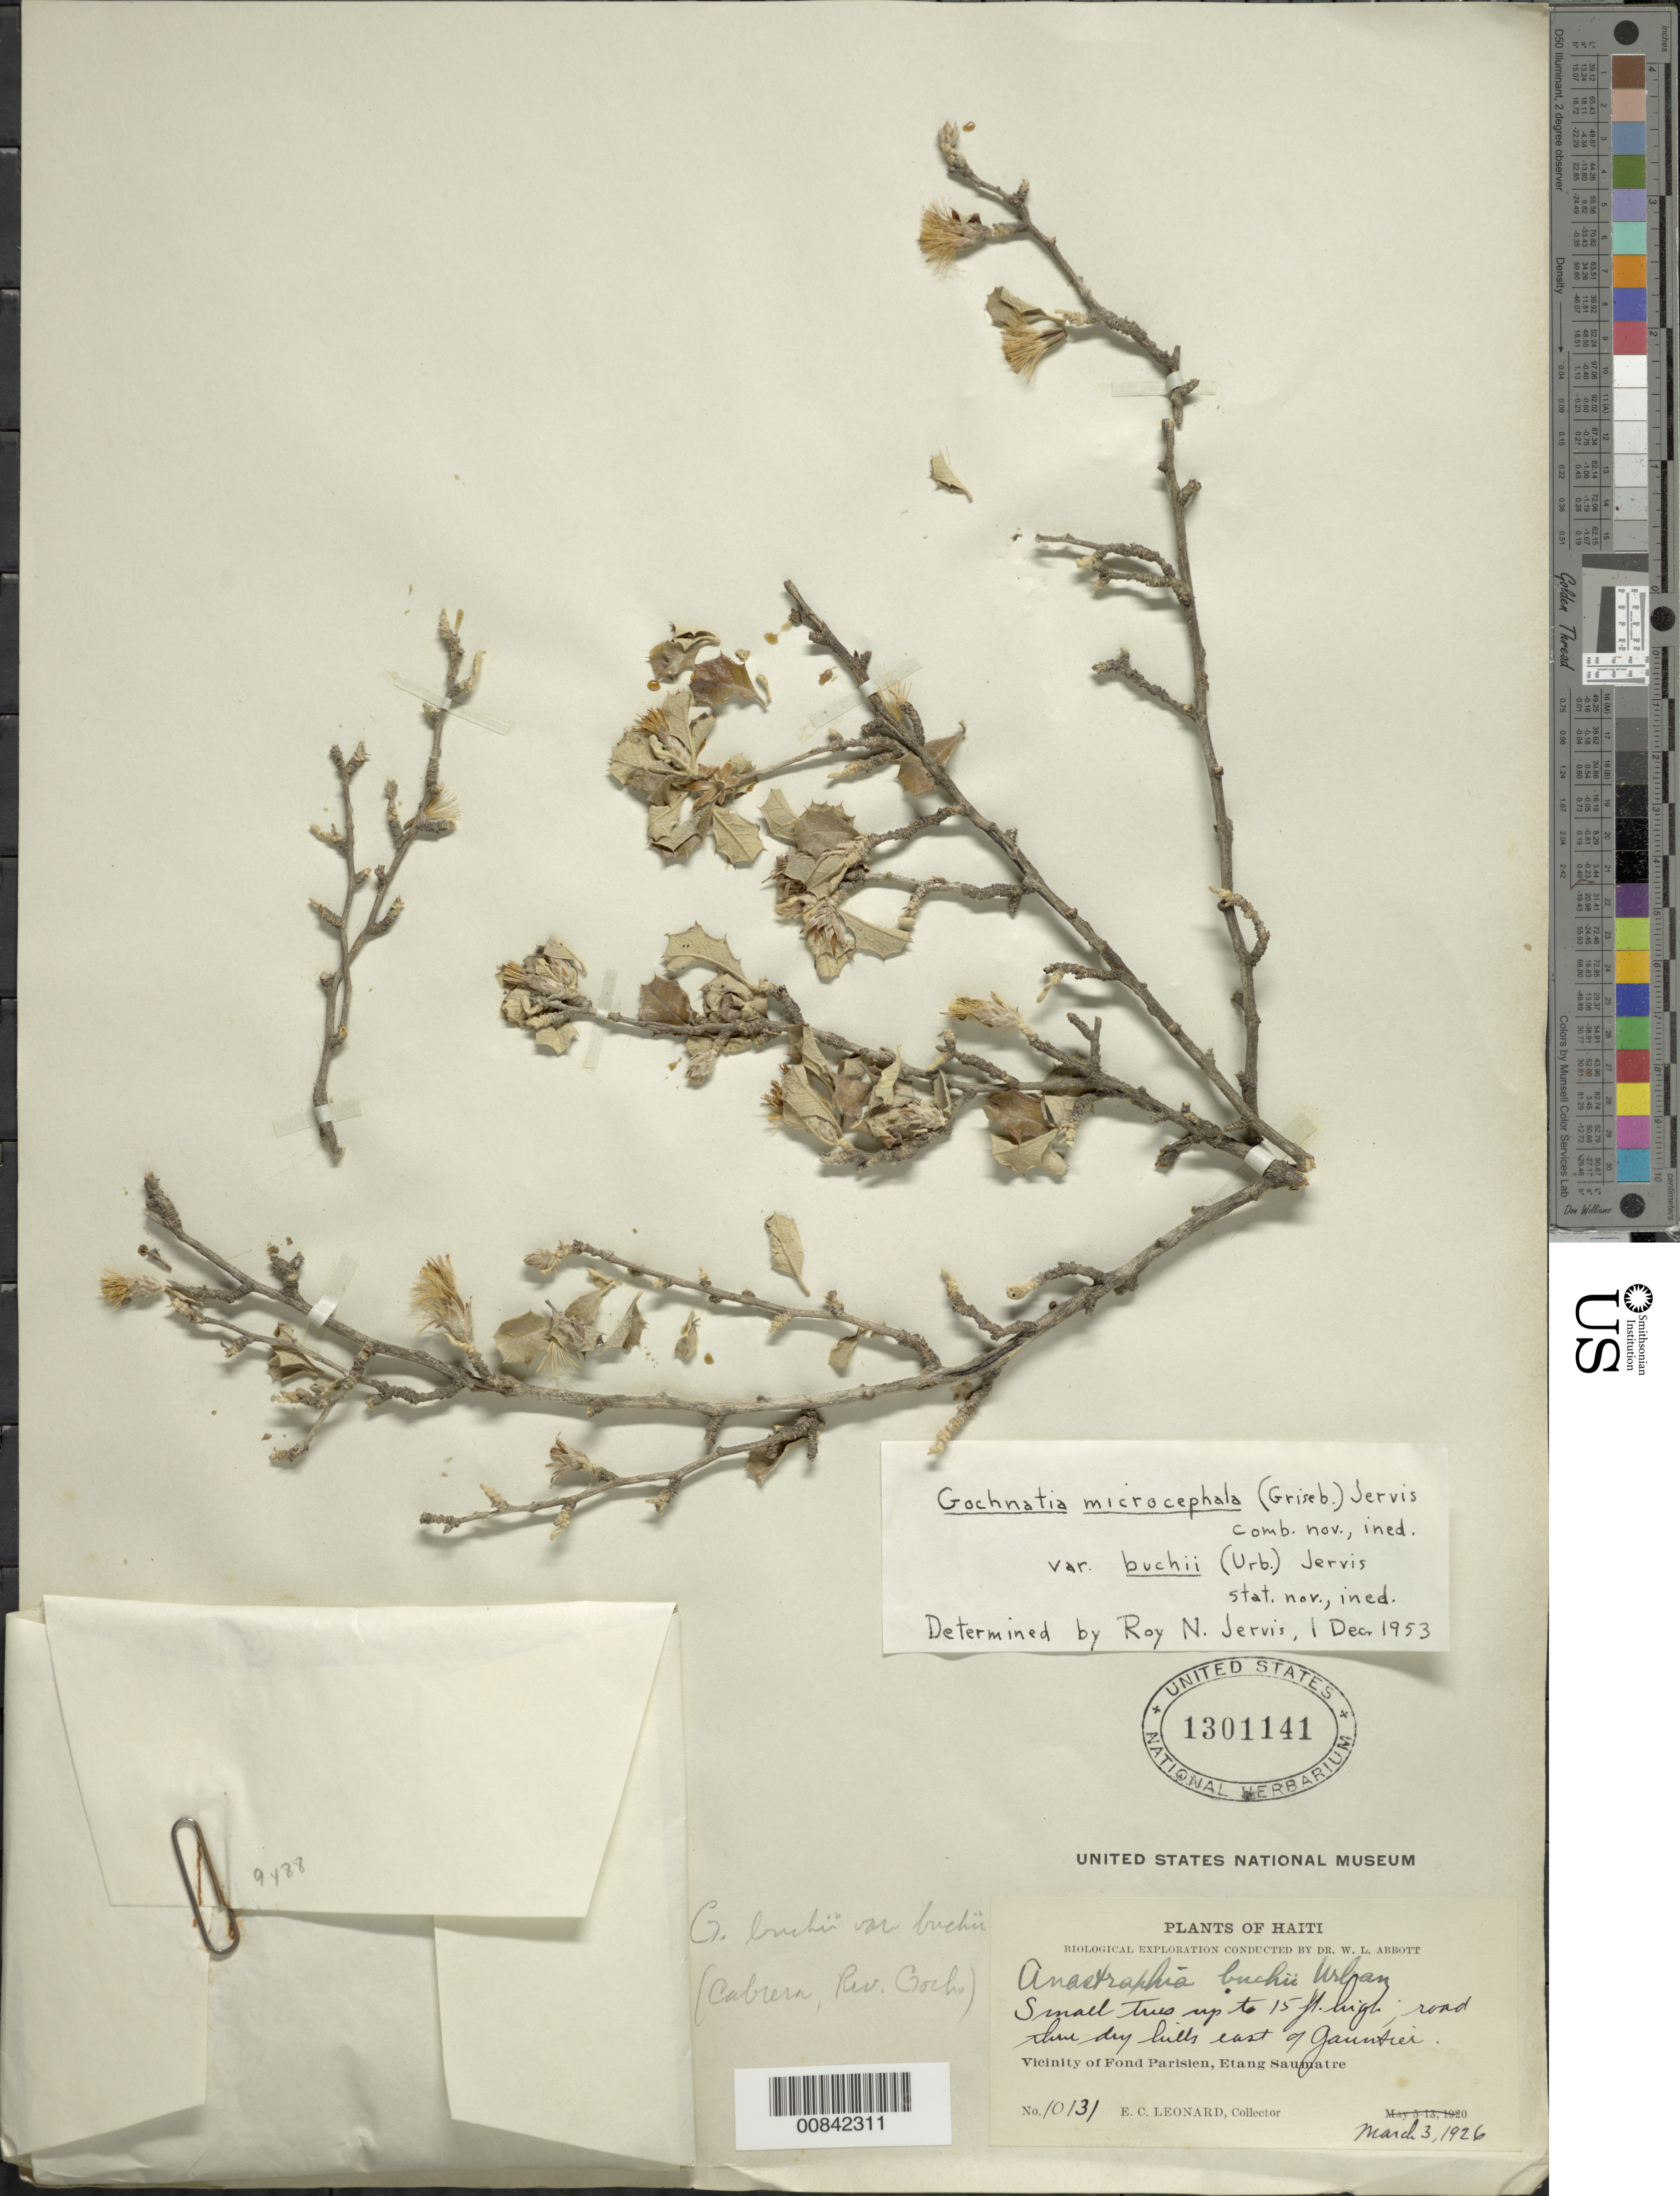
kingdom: Plantae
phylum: Tracheophyta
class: Magnoliopsida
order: Asterales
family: Asteraceae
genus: Anastraphia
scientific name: Anastraphia buchii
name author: Urb.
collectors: E. C. Leonard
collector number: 10131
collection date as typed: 03 Mar 1926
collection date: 1926-03-03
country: Haiti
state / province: Ouest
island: Hispaniola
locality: Vicinity of Fond Parisien, Etang Saumatre, road through dry hills, E of Gauntier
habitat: Road through dry hills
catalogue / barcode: US 1301141